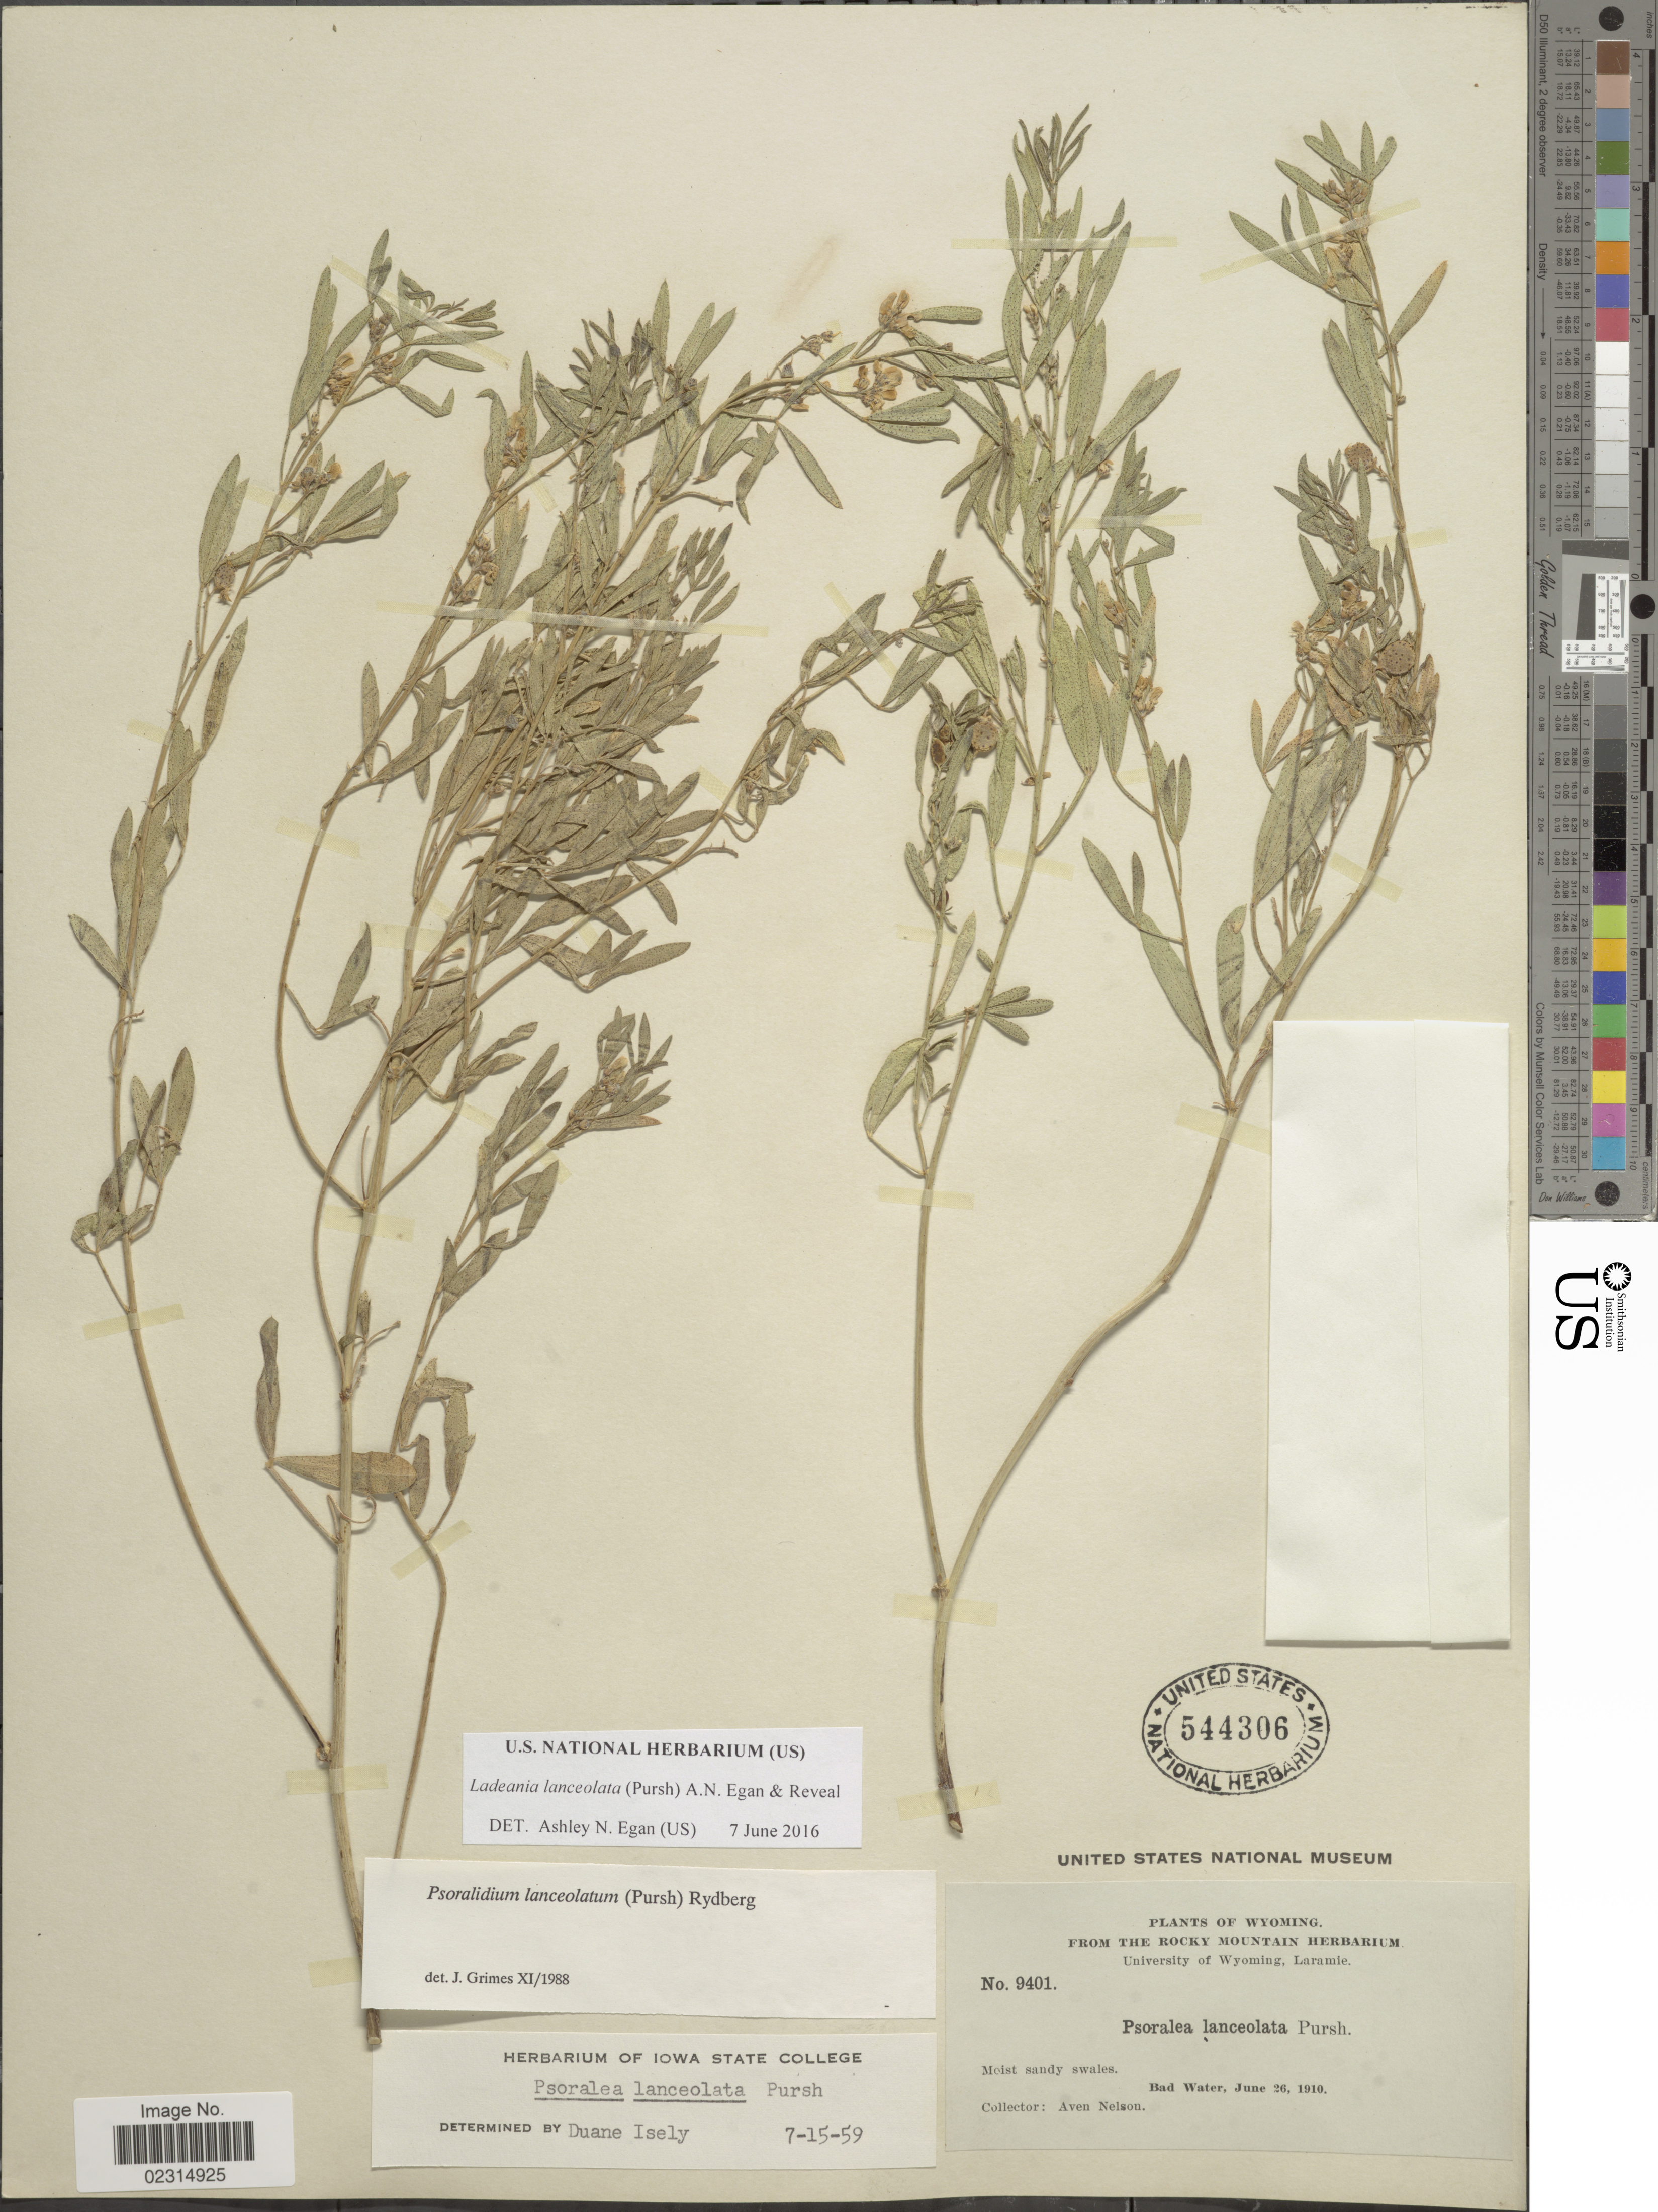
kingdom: Plantae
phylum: Tracheophyta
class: Magnoliopsida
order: Fabales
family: Fabaceae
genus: Ladeania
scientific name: Ladeania lanceolata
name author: (Pursh) A.N. Egan & Reveal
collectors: A. Nelson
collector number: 9401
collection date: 1910-06-26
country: United States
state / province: Wyoming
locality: Moist sandy swales, Bad Water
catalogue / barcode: US 544306